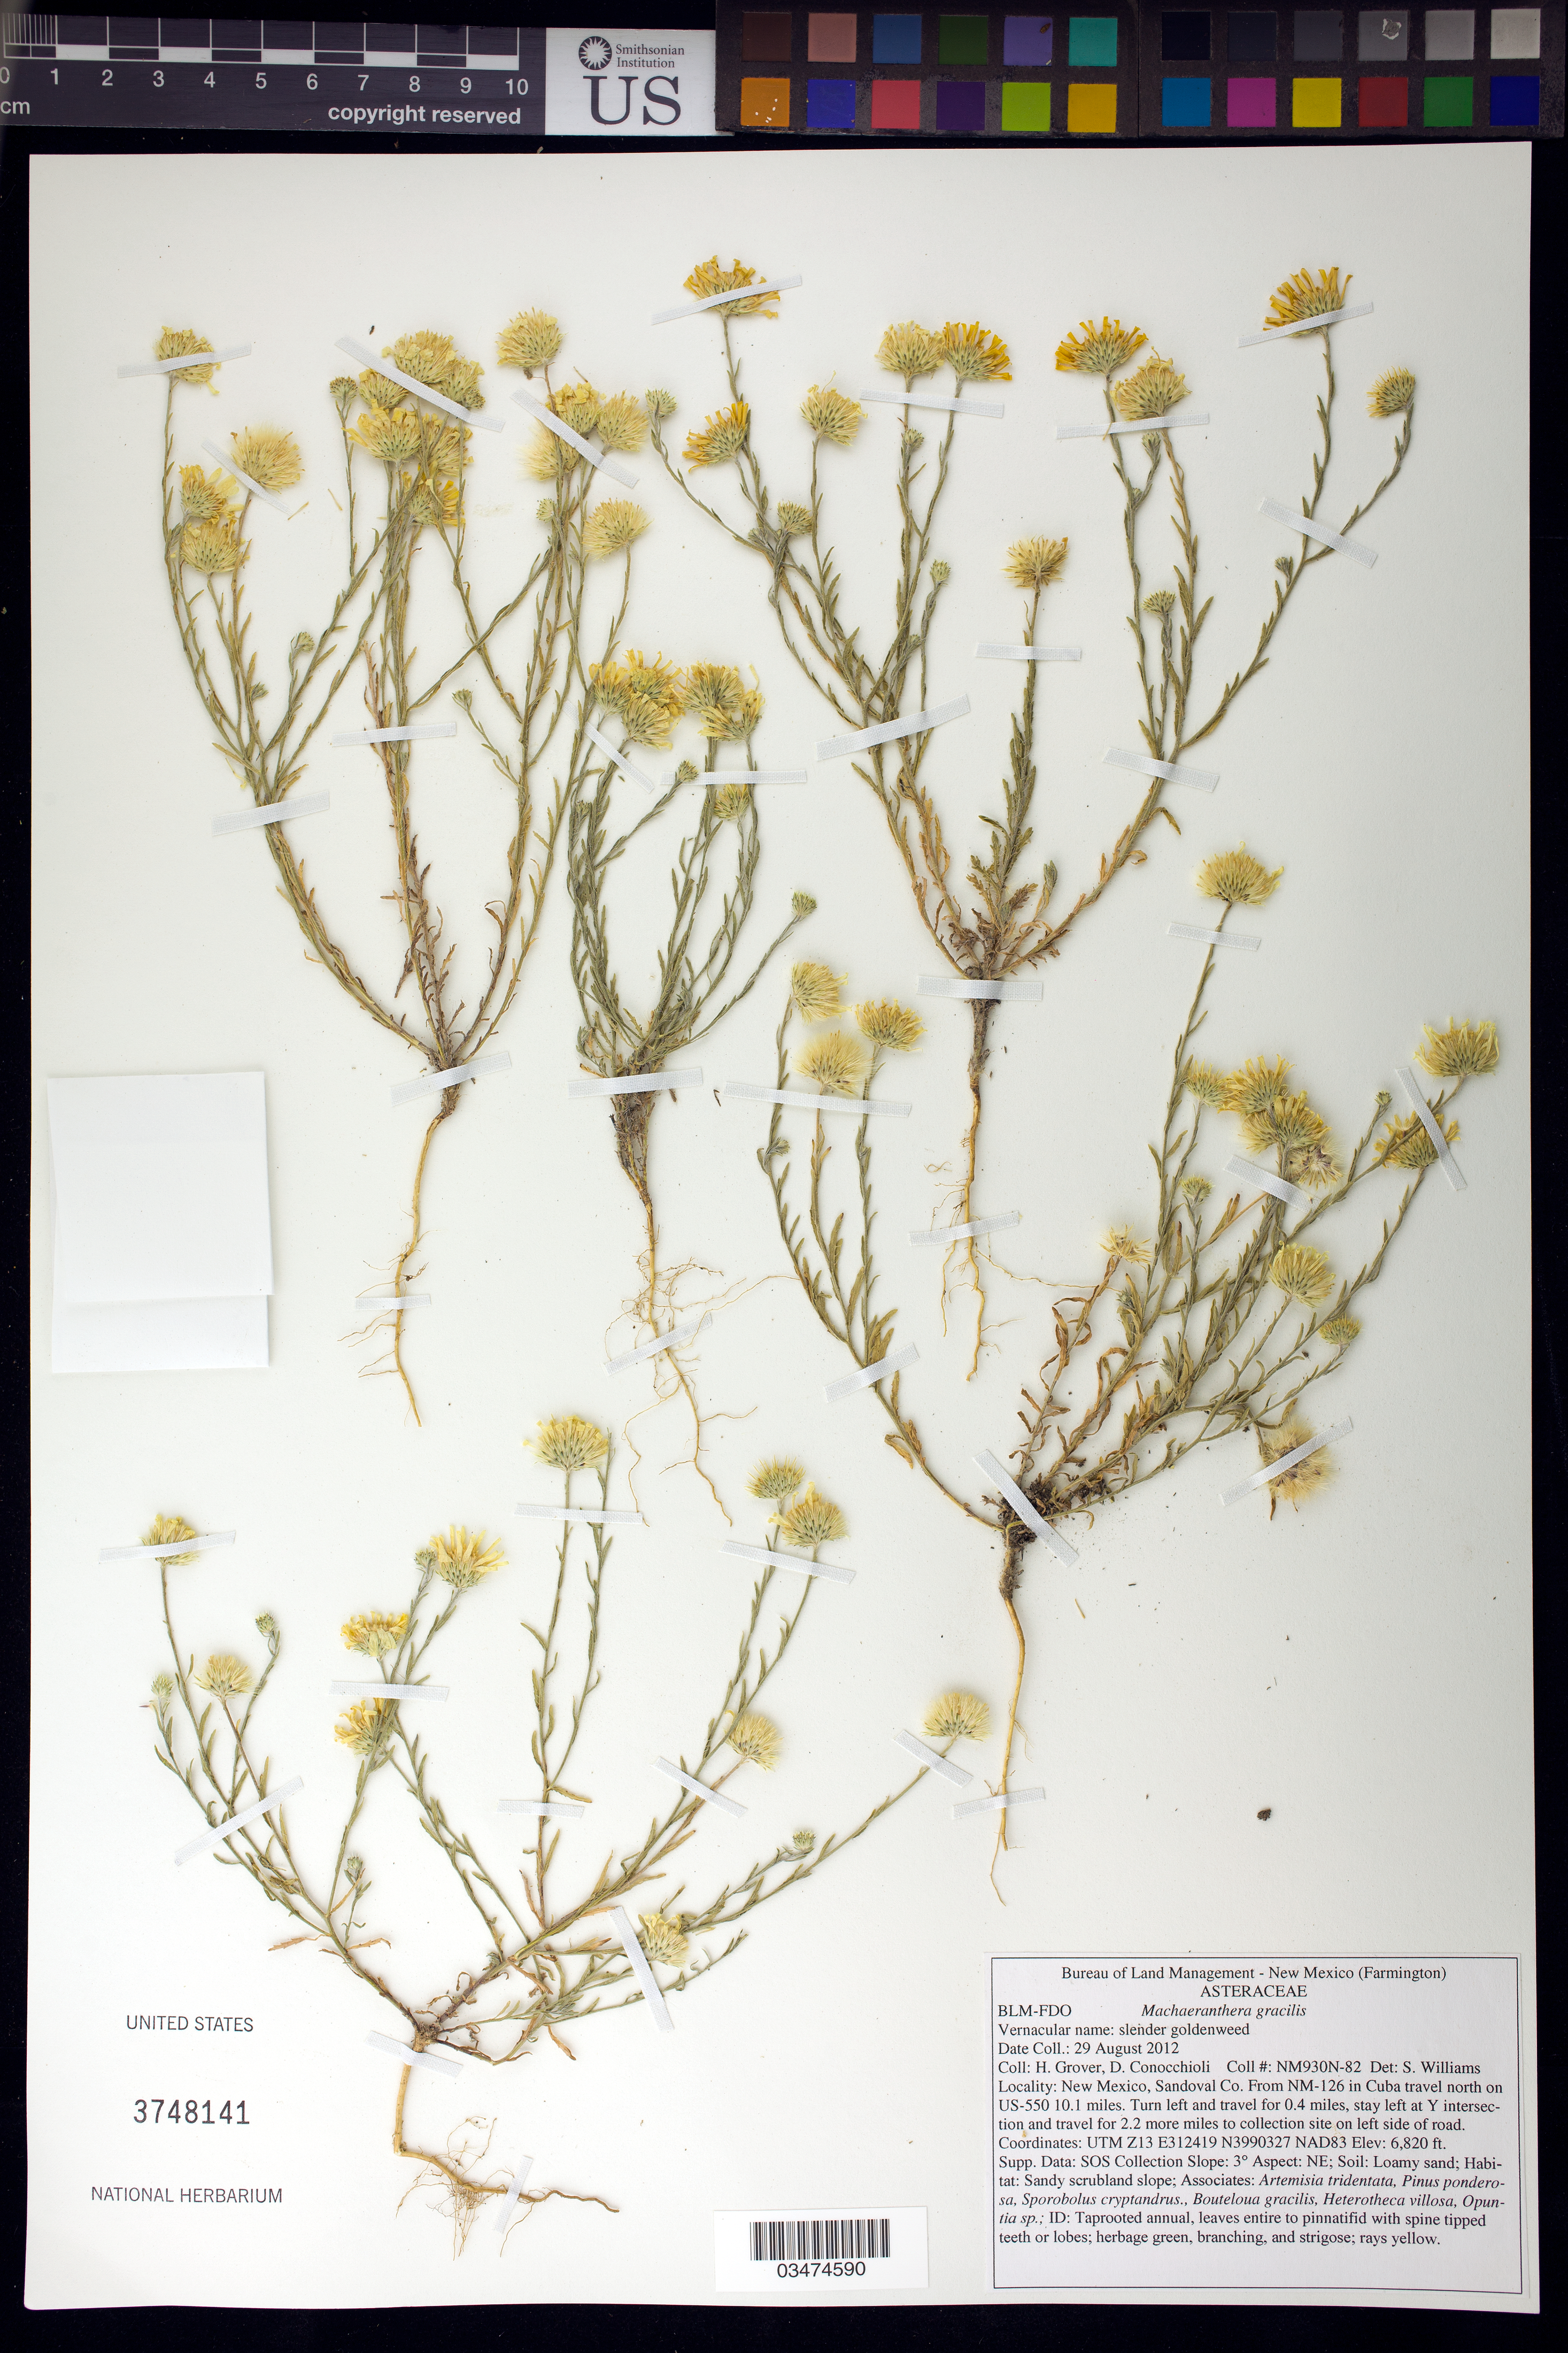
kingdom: Plantae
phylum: Tracheophyta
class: Magnoliopsida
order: Asterales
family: Asteraceae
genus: Machaeranthera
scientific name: Machaeranthera gracilis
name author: (Nutt.) Shinners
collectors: H. Grover & D. Conocchioli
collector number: NM930N-82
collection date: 2012-08-29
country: United States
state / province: New Mexico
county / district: Sandoval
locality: From NM-126 in Cuba N on US-550 for 10.1 mi. and 2.2 mi. at Y intersection.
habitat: Loamy sand. Scrubland slope.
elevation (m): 2079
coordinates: N3990327, E312419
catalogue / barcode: US 3748141